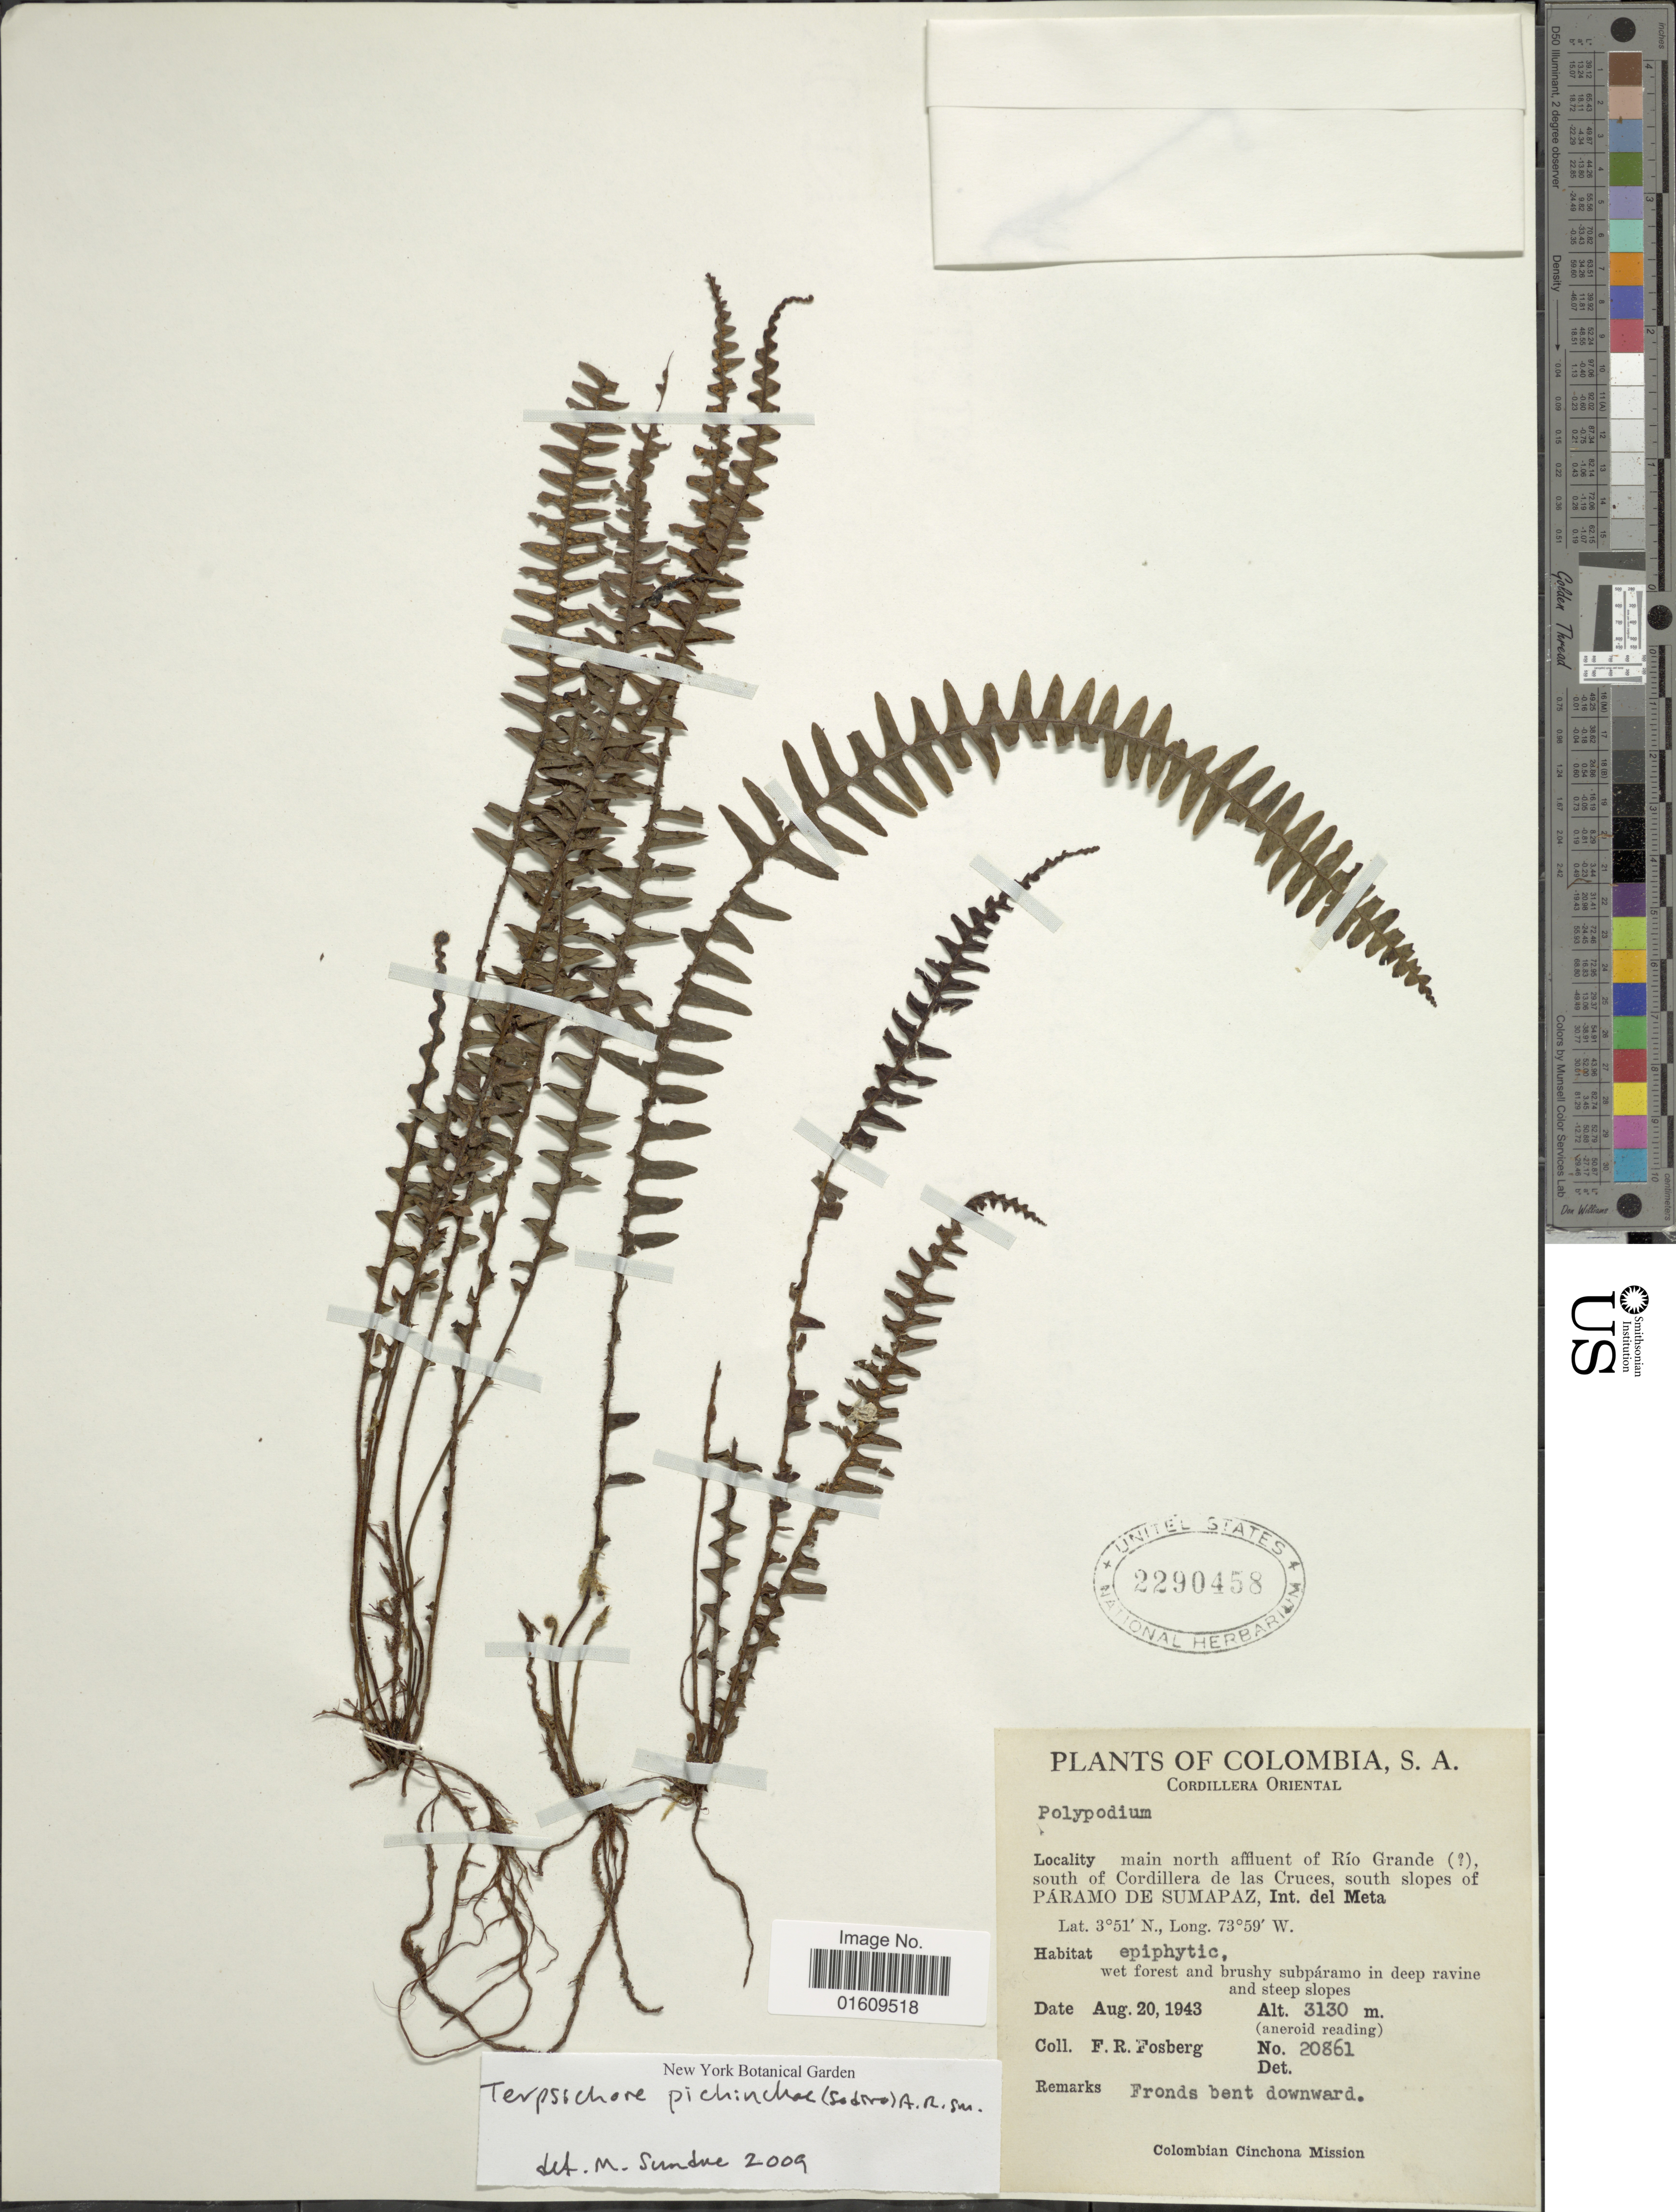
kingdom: Plantae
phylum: Tracheophyta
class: Polypodiopsida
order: Polypodiales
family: Polypodiaceae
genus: Ascogrammitis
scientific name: Ascogrammitis pichinchae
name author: (Sod.) Sundue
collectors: F. R. Fosberg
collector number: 20861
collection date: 1943-08-20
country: Colombia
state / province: Meta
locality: Cordillera Oriental, main north affuent of Rio Grande south of Cordillera de las Cruces, south slopes of Paramo de Sumapaz, Int del Meta.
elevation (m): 3130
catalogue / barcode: US 2290458